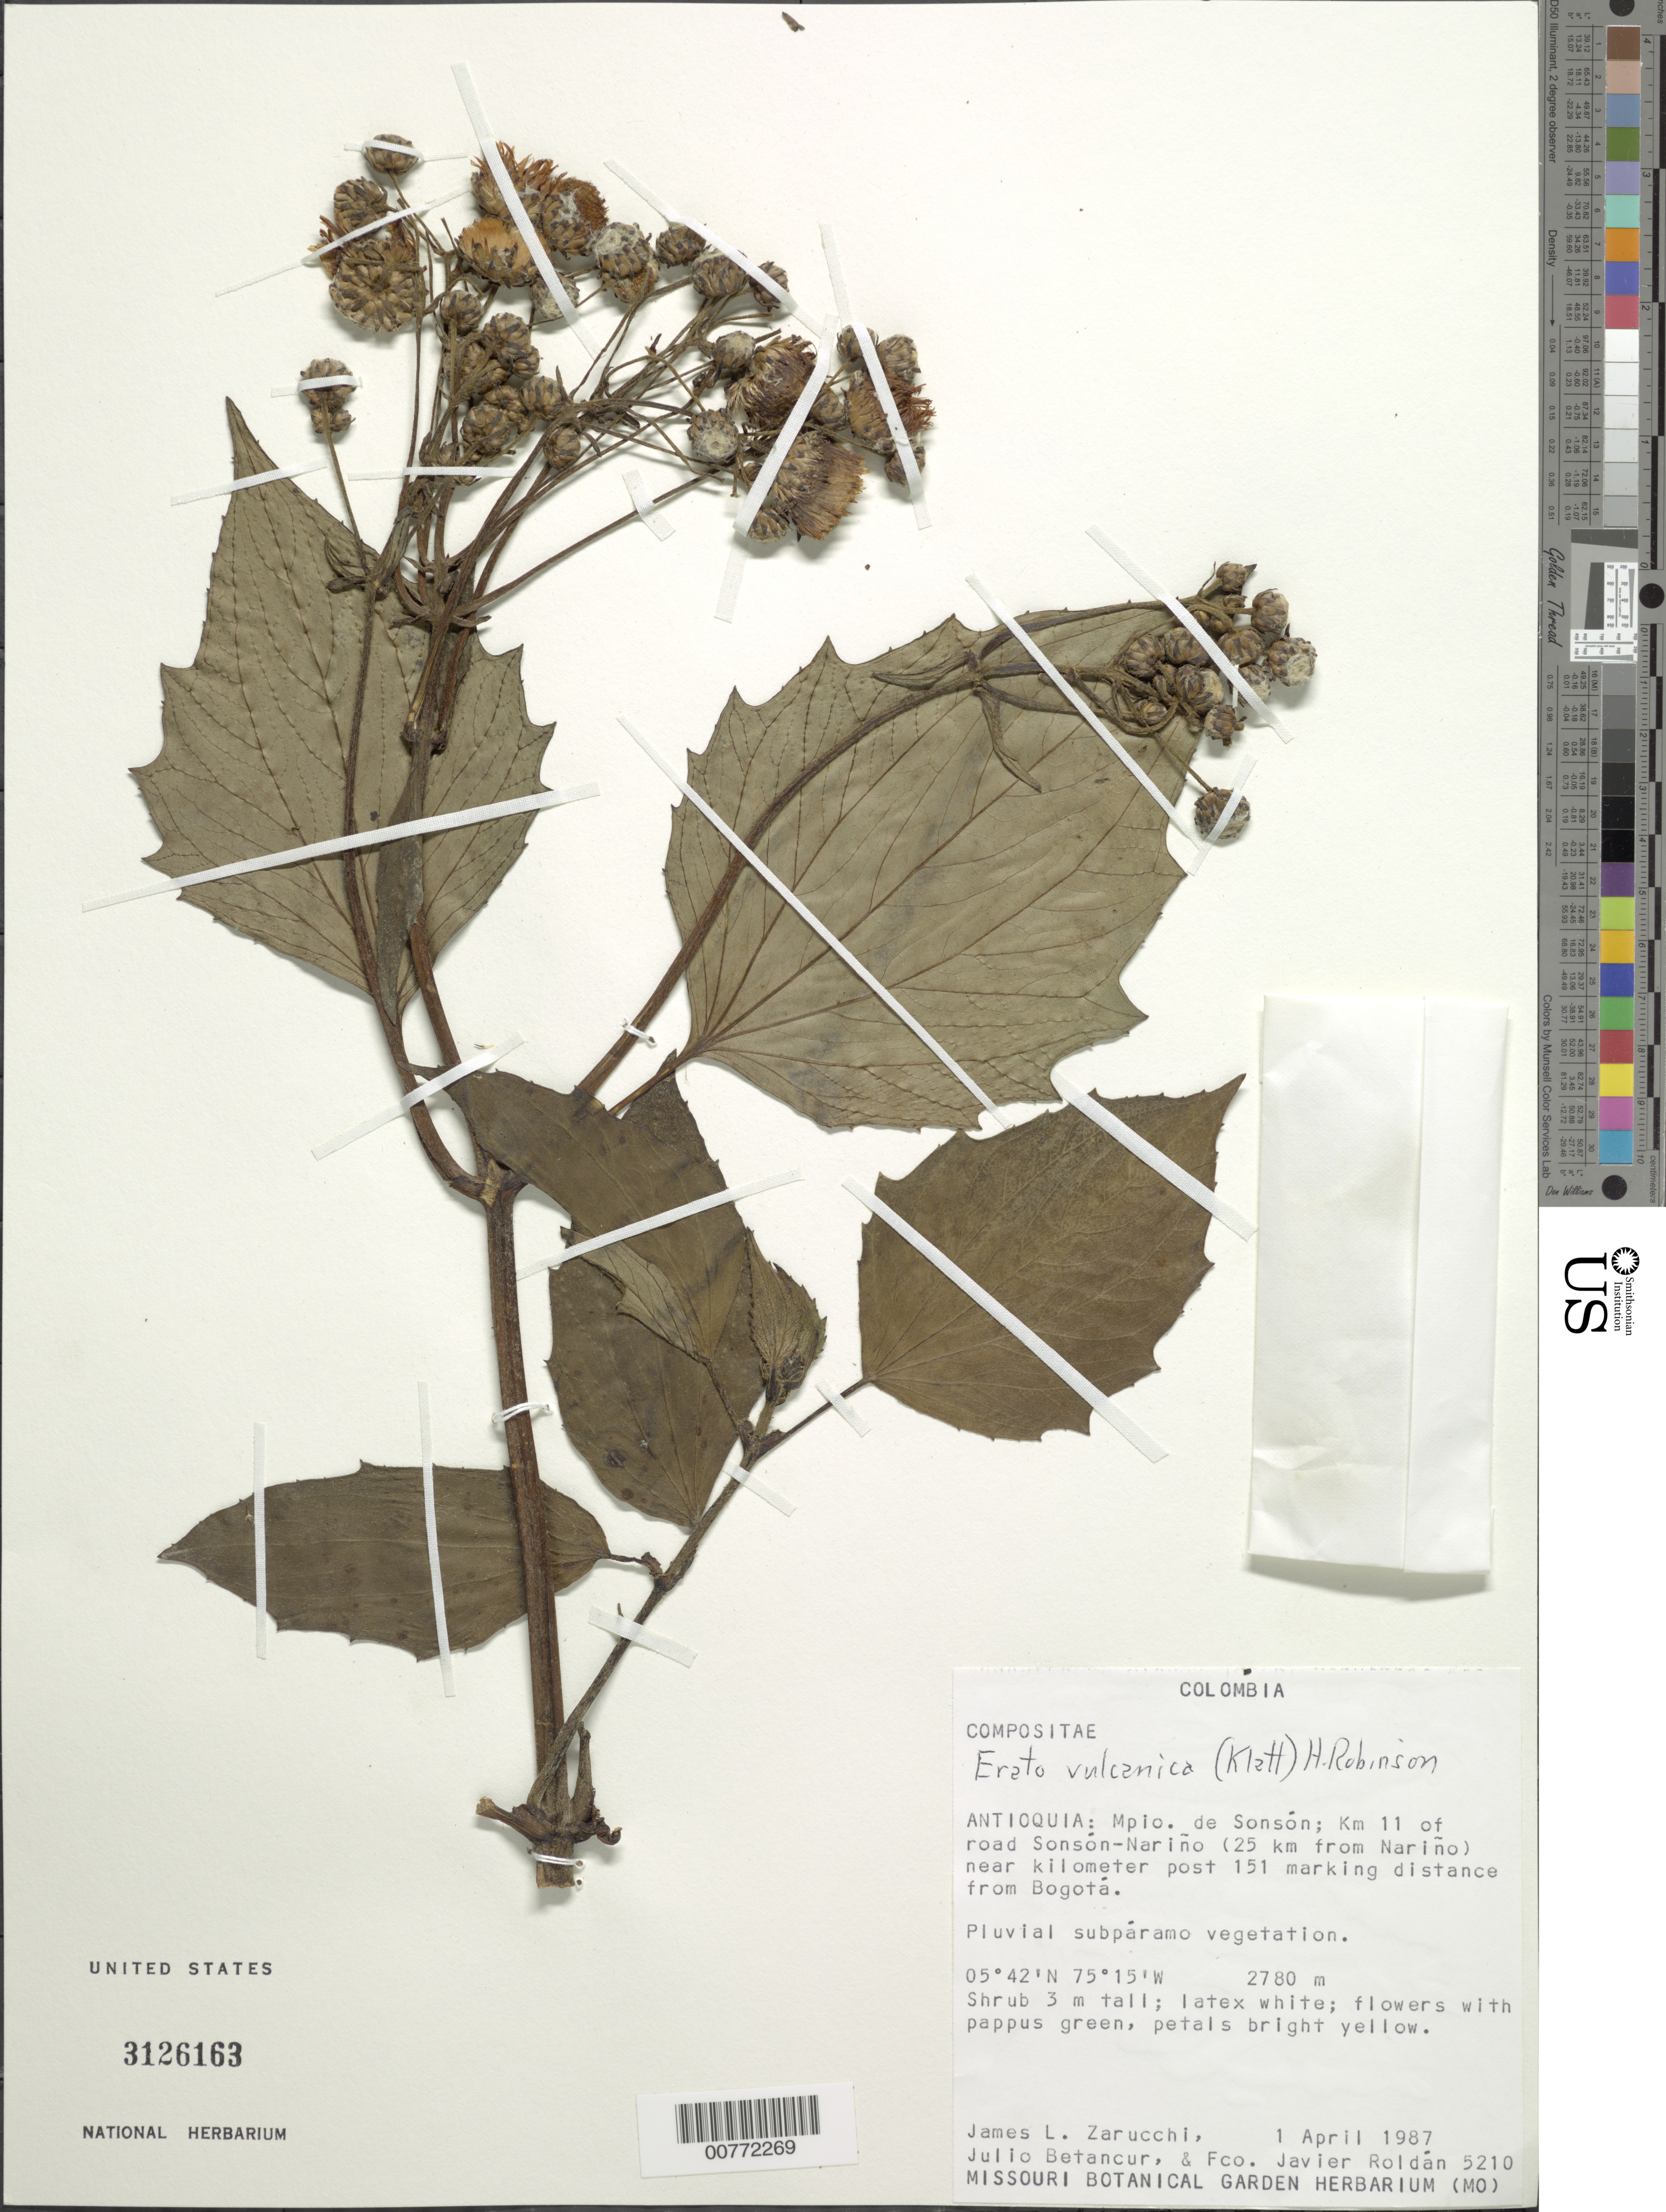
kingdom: Plantae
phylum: Tracheophyta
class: Magnoliopsida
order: Asterales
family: Asteraceae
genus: Erato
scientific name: Erato vulcanica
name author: (Klatt) H. Rob.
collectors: J. L. Zarucchi & F. J. Roldán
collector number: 5210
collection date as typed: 1-Apr-87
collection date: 1987-04-01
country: Colombia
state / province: Antioquia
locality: Mpio. de Sonsón; Km 11 of road Sonsón-Nariño (25 km from Nariño) near km post 151 marking distance from Bogotá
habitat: Pluvial subparamo vegetation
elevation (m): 2780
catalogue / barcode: US 3126163